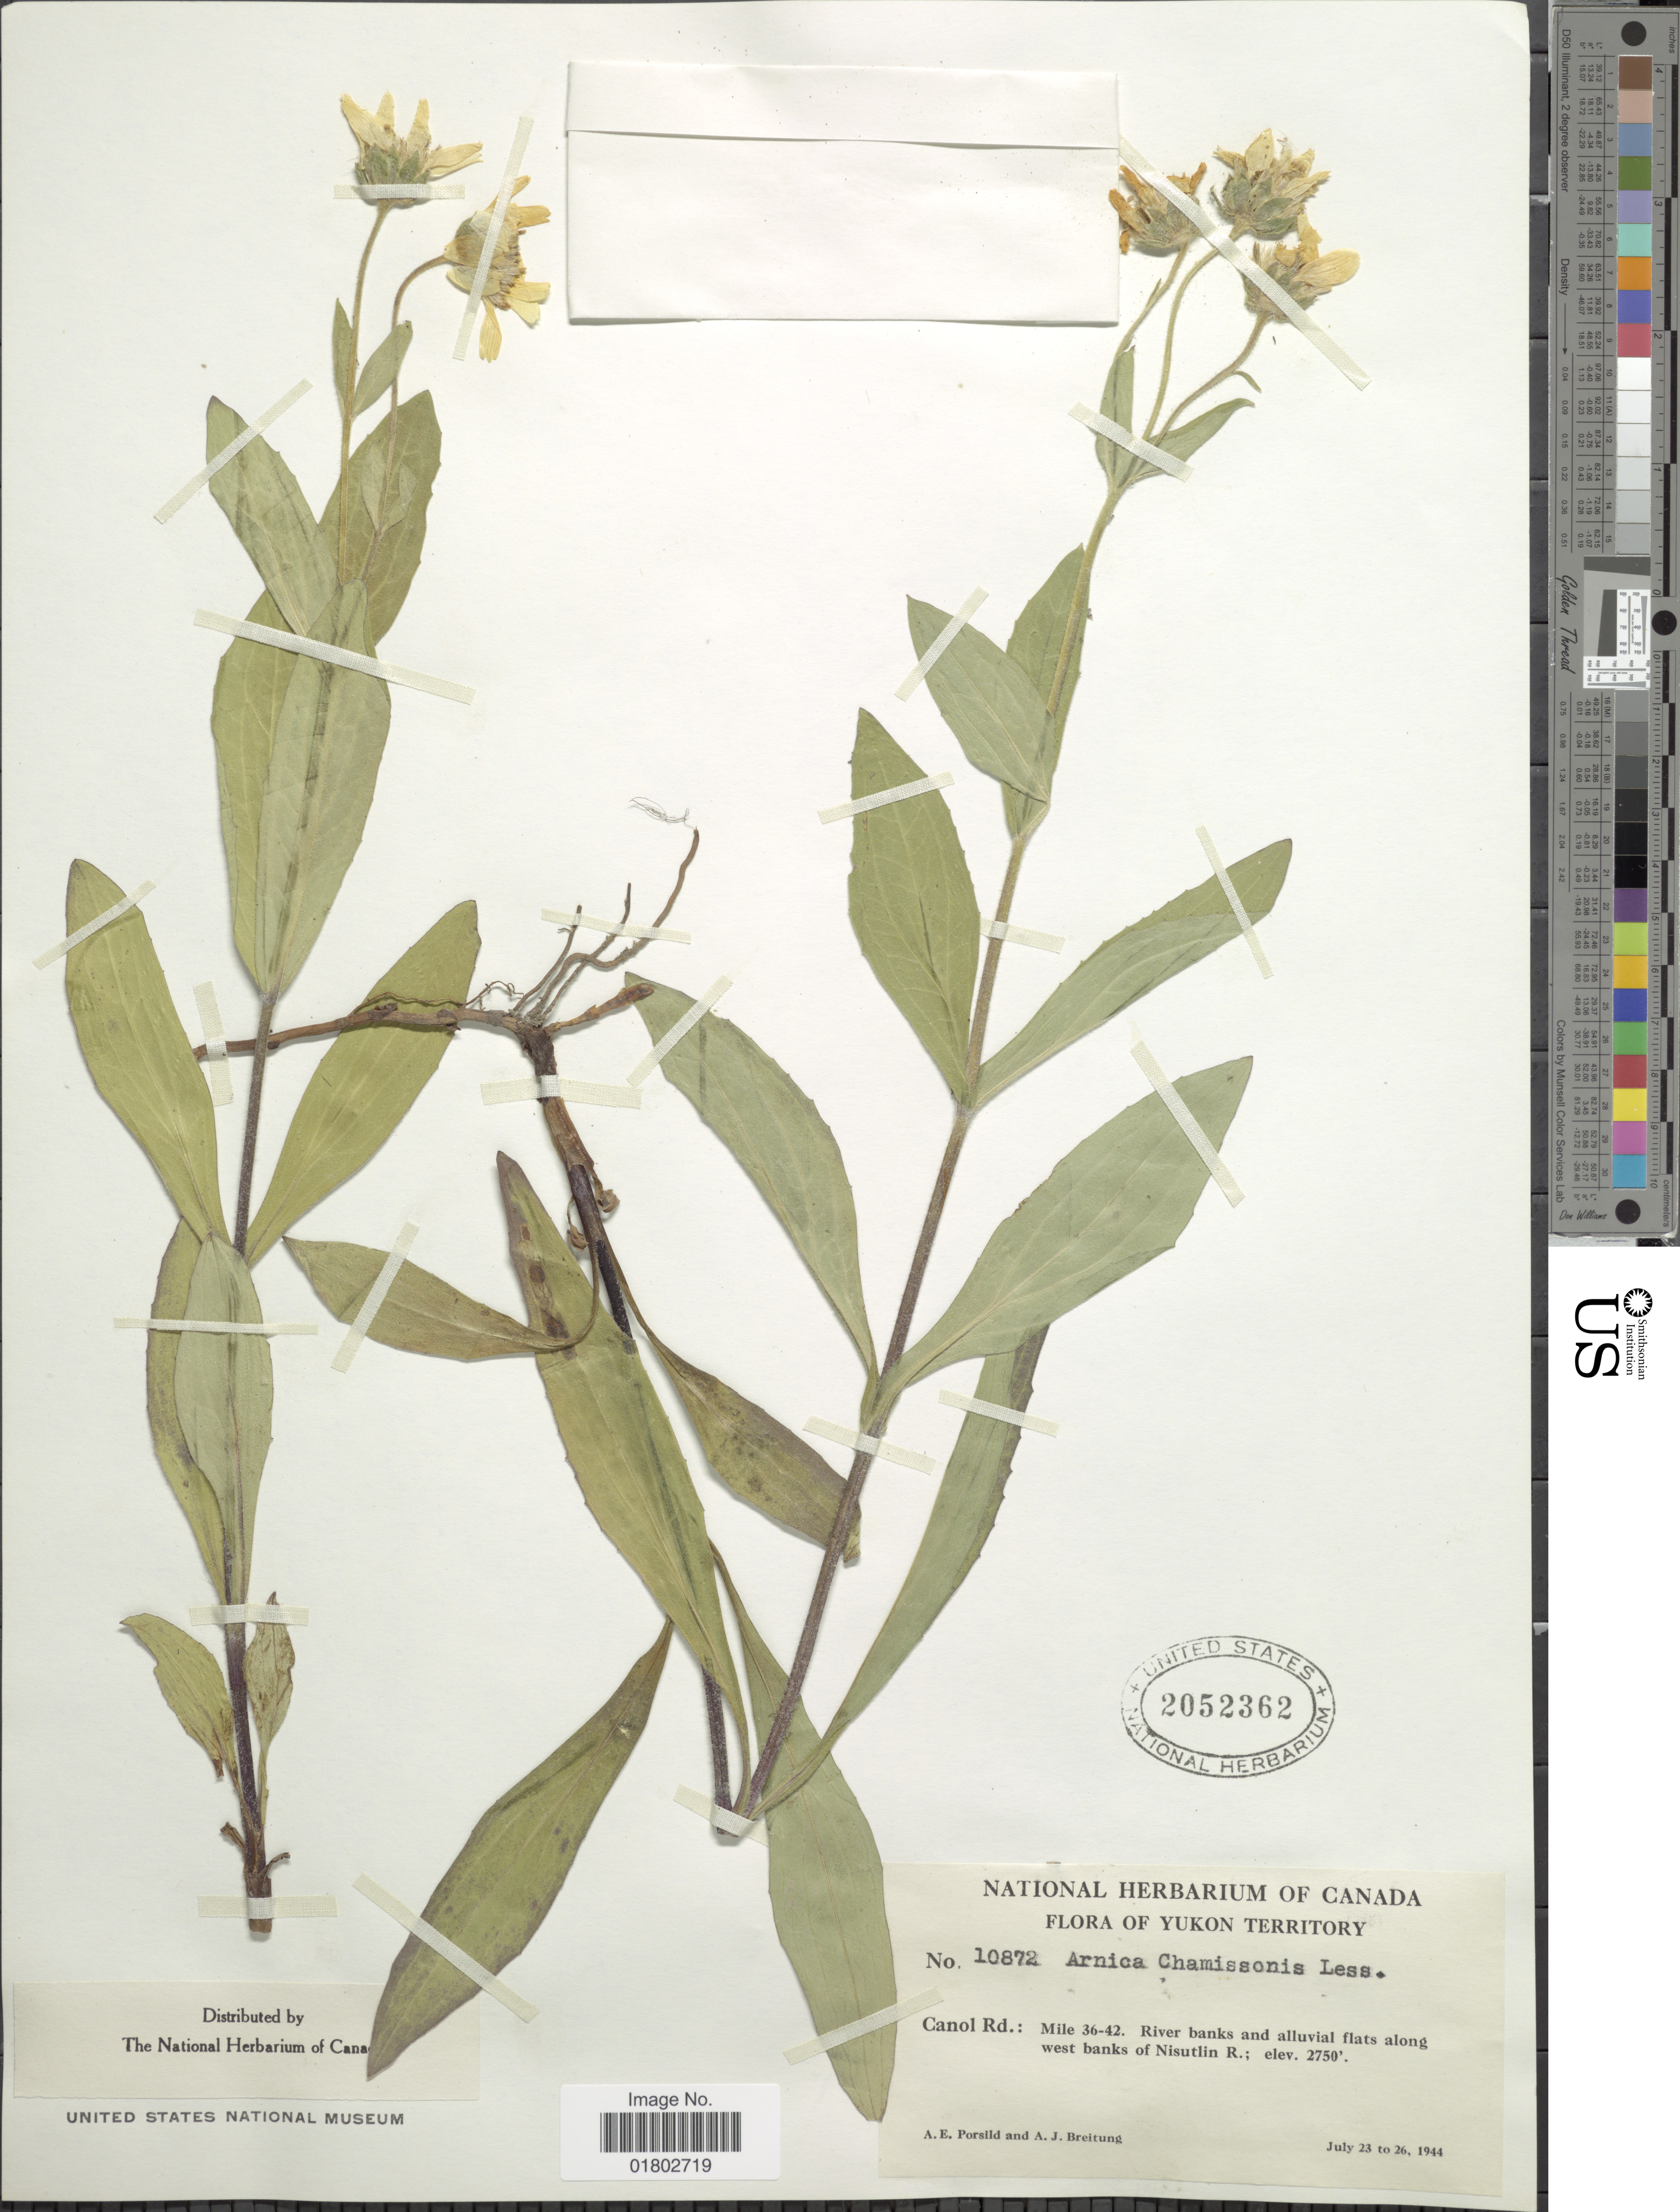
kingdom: Plantae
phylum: Tracheophyta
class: Magnoliopsida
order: Asterales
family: Asteraceae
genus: Arnica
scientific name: Arnica chamissonis subsp. genuina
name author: Maguire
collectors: A. E. Porsild & A. Breitung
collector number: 10872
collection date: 1944-07-23/1944-07-26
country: Canada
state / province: Yukon Territory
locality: Canol Rd.: Mile 36-42. River banks and alluvial flats along west banks of Nisutlin R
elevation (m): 838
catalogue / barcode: US 2052362